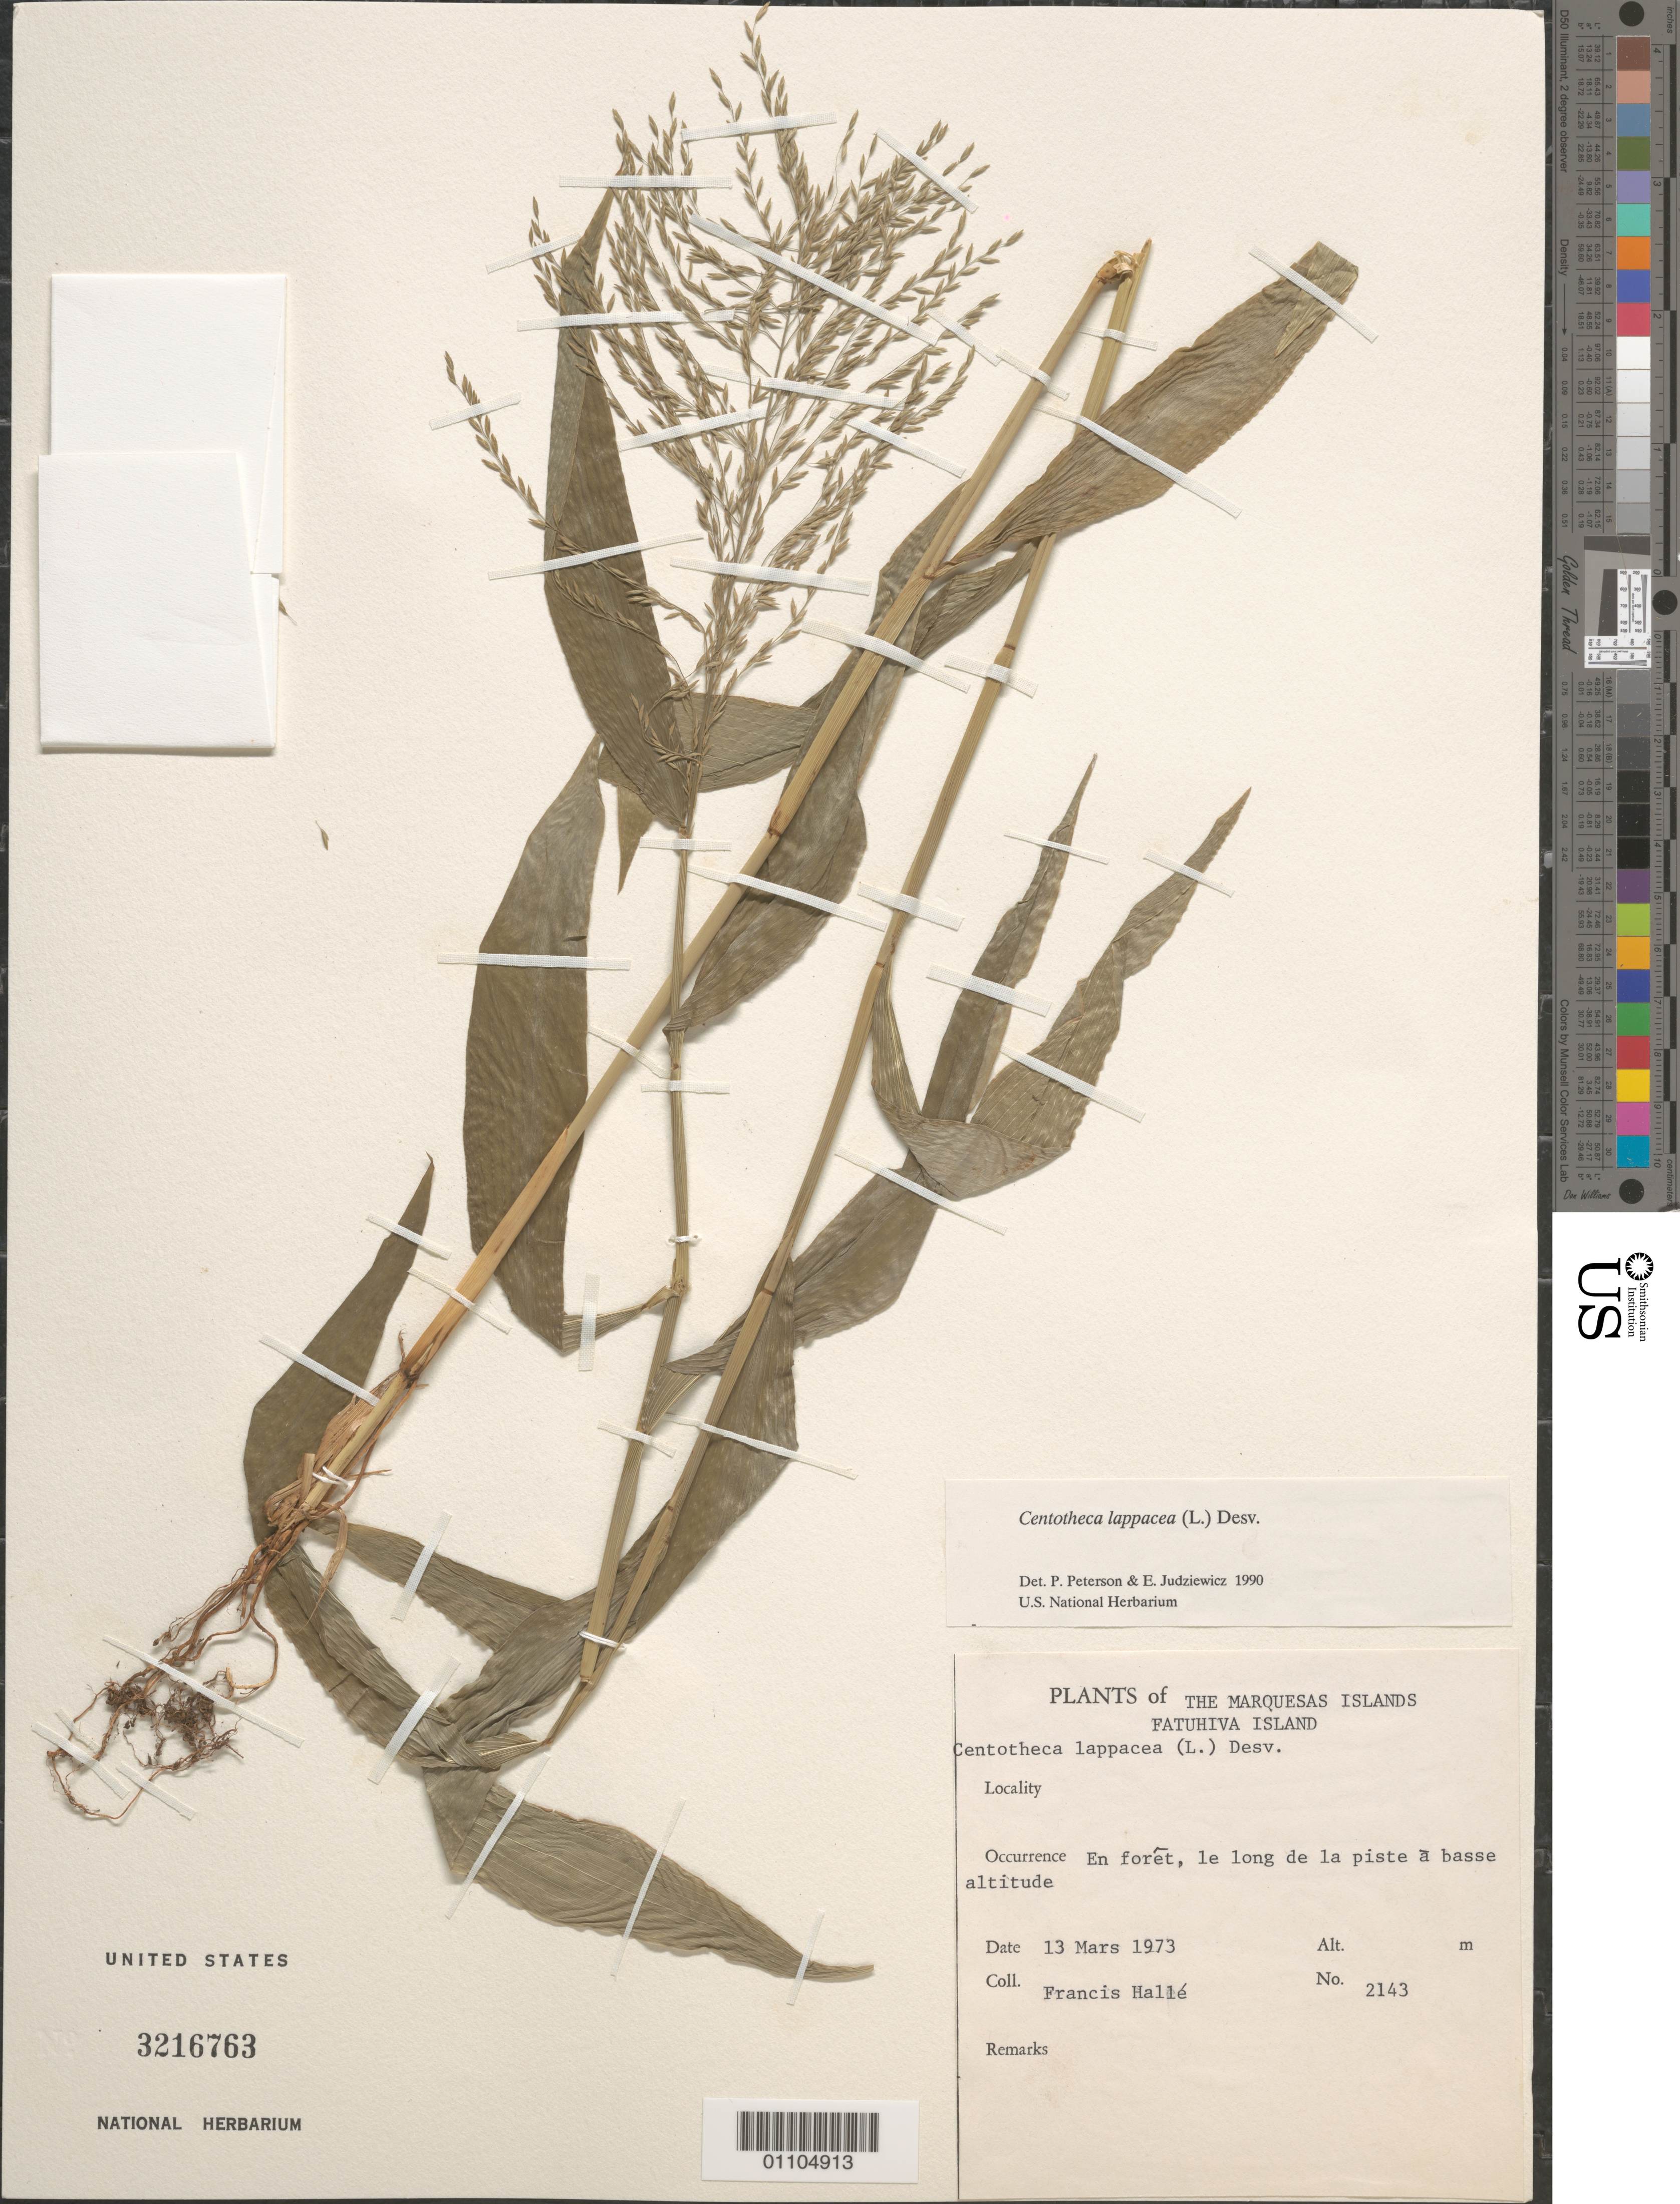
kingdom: Plantae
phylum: Tracheophyta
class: Liliopsida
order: Poales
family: Poaceae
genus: Centotheca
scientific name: Centotheca lappacea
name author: (L.) Desv.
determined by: Peterson, P. M.; Judziewicz, E. J.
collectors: F. Hallé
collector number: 2143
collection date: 1973-03-13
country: French Polynesia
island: Fatu Hiva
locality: s.l.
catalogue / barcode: US 3216763